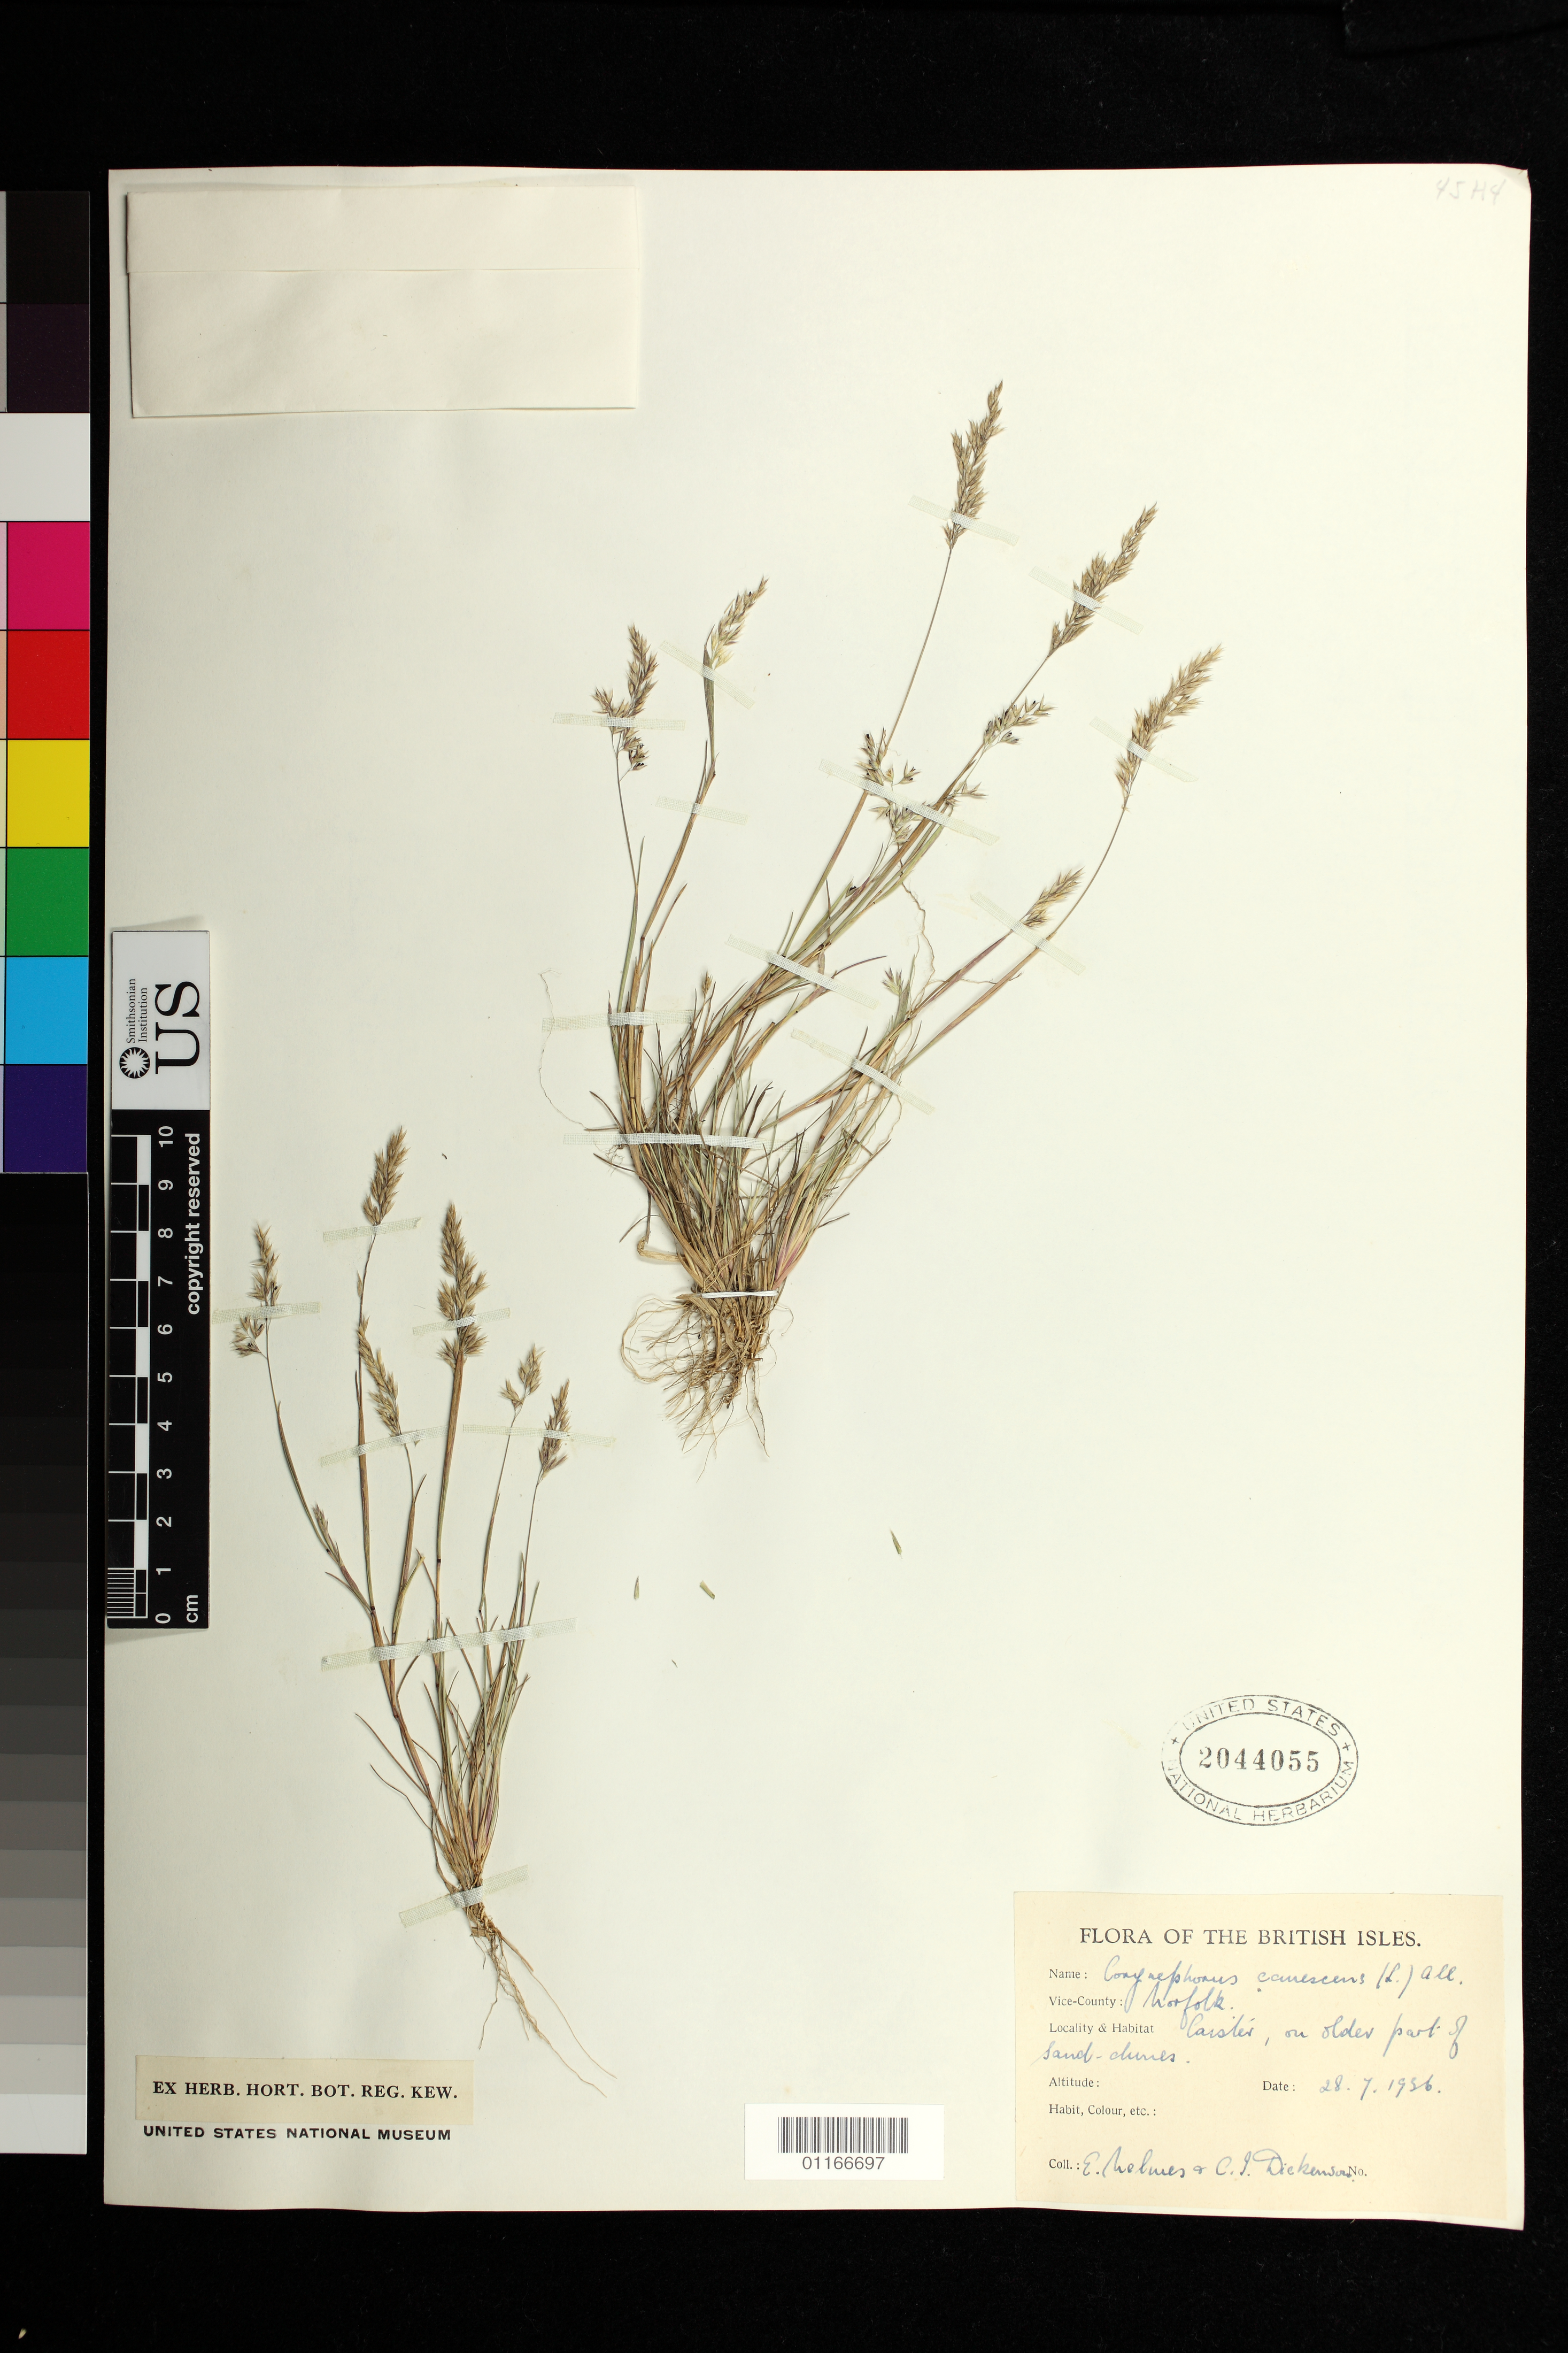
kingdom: Plantae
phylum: Tracheophyta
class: Liliopsida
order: Poales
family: Poaceae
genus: Corynephorus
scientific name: Corynephorus canescens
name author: (L, MEL) P. Beauv.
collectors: E. Nelures & C. Dickenson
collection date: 1956-07-28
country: United Kingdom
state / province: England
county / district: Norfolk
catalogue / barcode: US 2044055